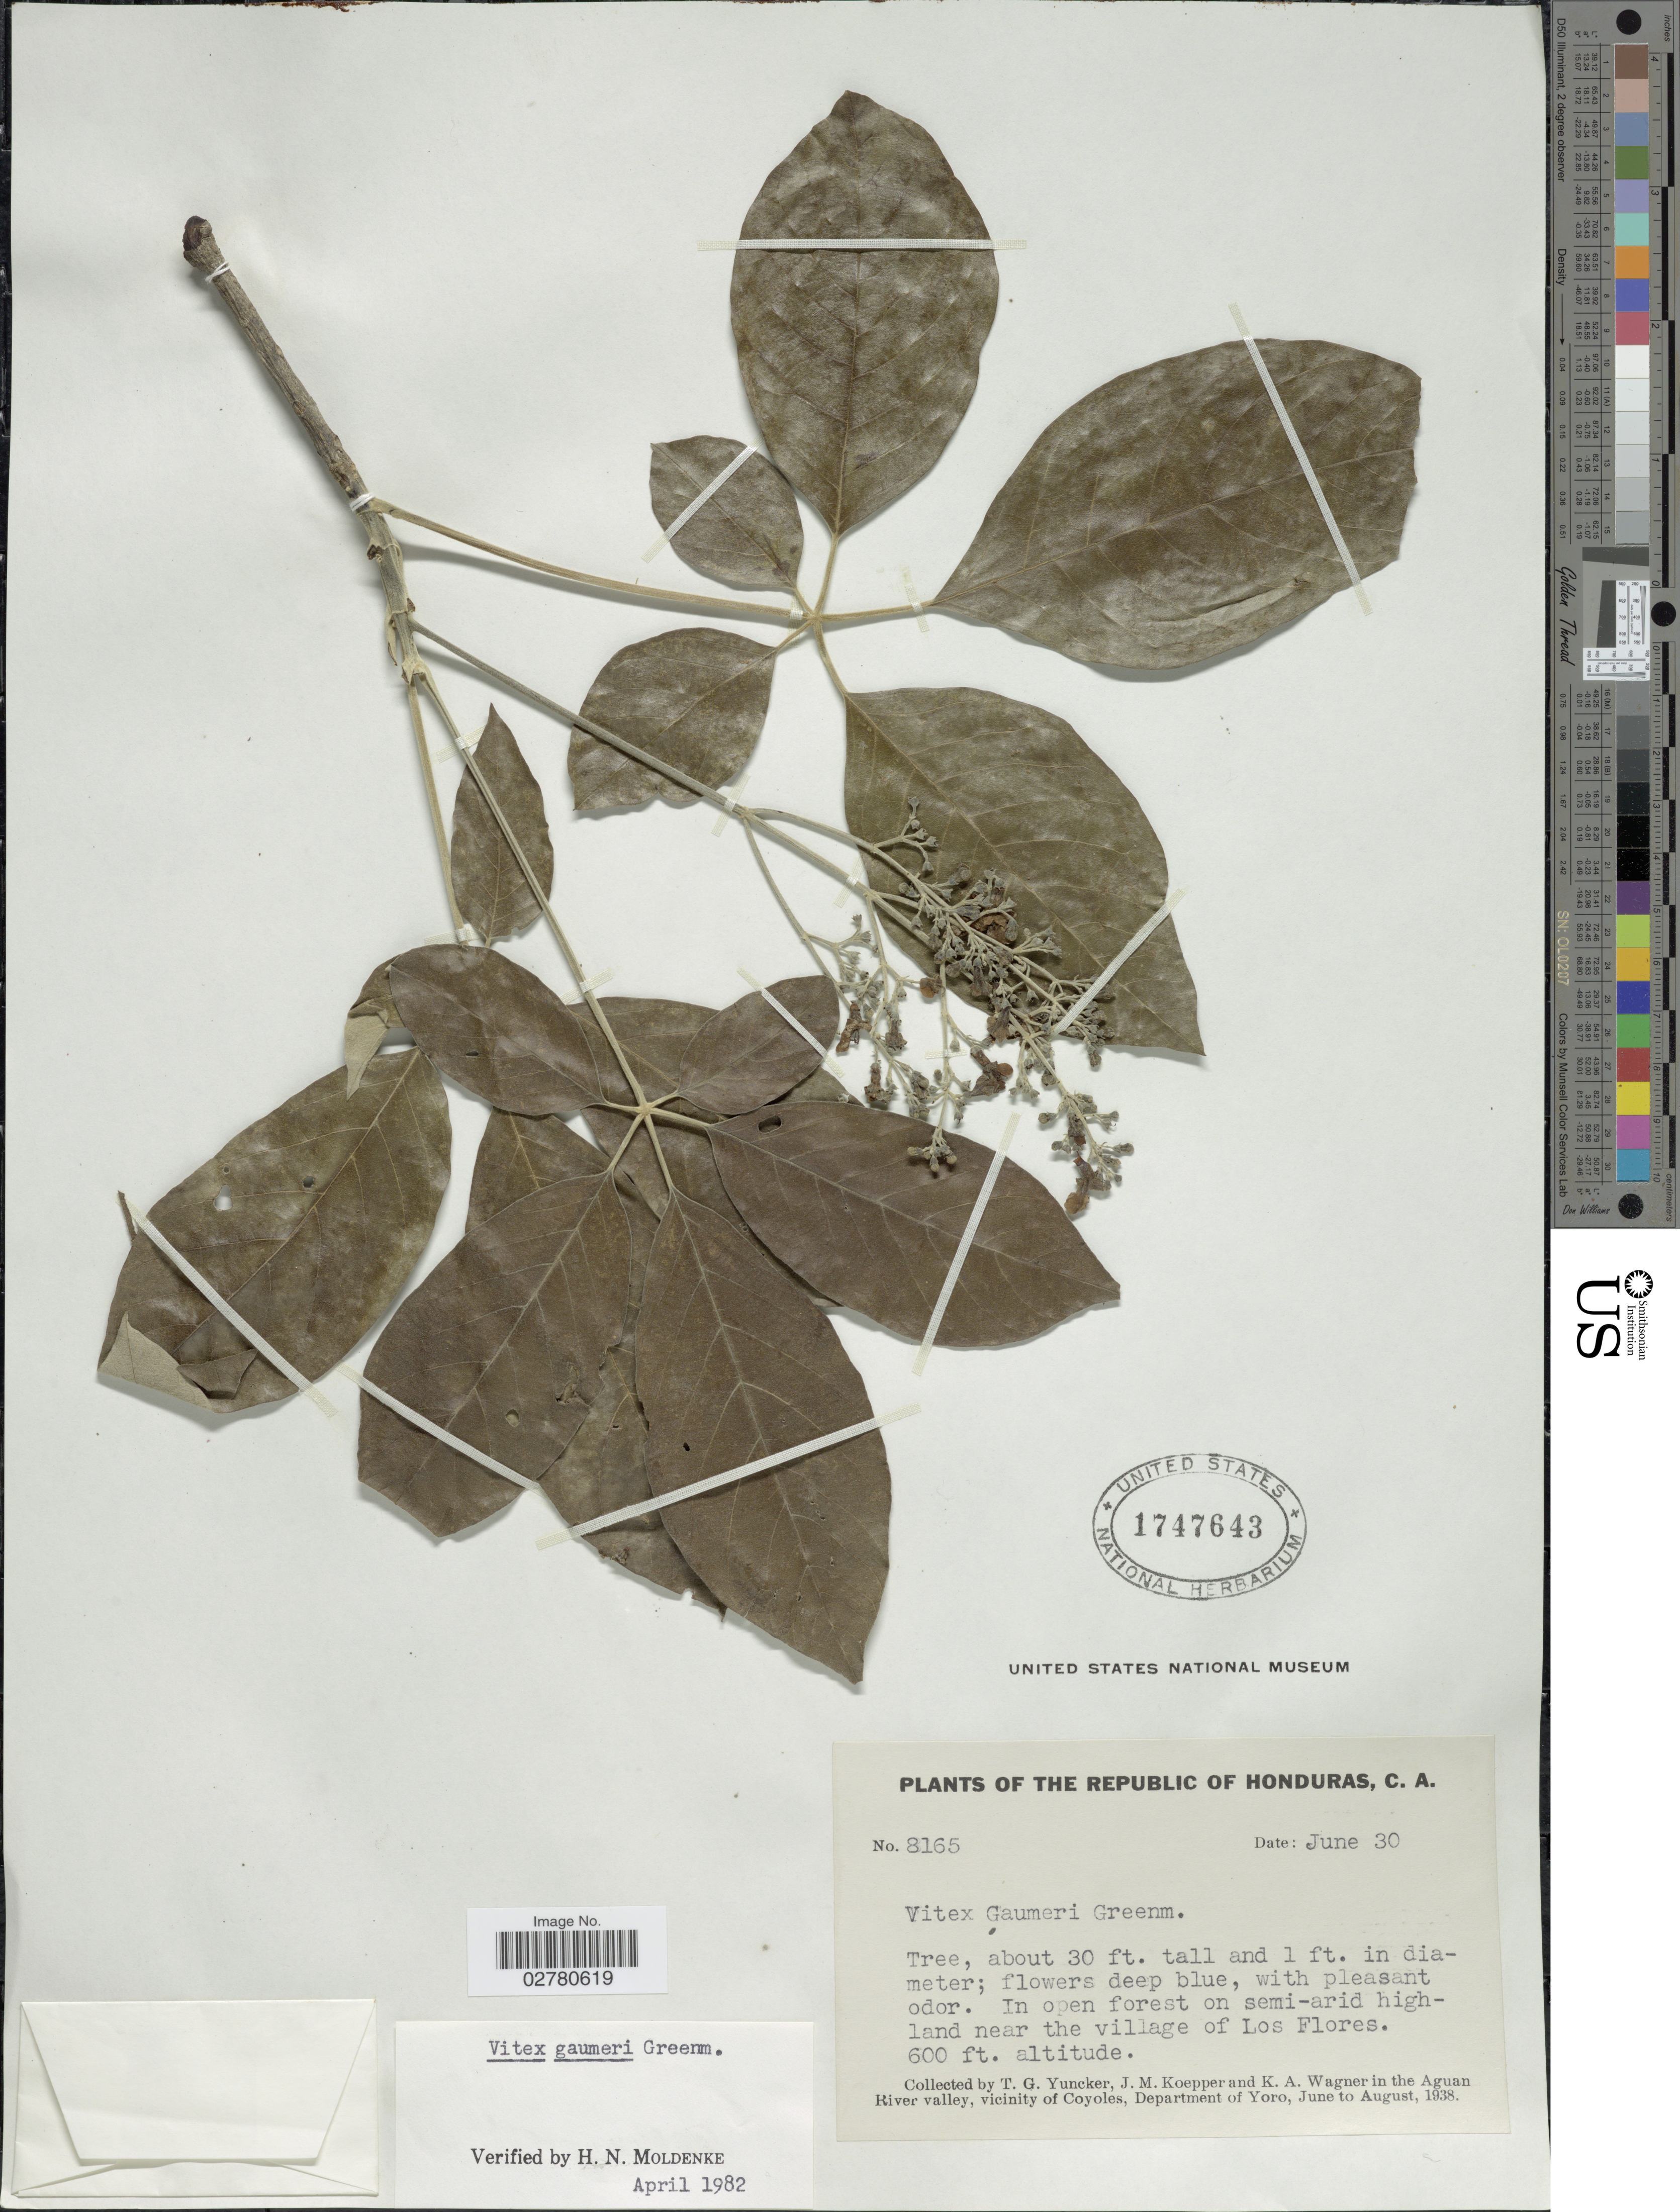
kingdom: Plantae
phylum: Tracheophyta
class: Magnoliopsida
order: Lamiales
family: Lamiaceae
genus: Vitex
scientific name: Vitex gaumeri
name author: Greenm.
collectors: T. G. Yuncker, J. M. Koepper & K. A. Wagner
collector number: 8165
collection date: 1938-06-30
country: Honduras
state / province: Yoro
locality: In open forest on semi-arid highland near the village of Los Flores. In the Aguan River valley, vicinity of Coyoles, Department of Yoro.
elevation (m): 183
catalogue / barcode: US 1747643